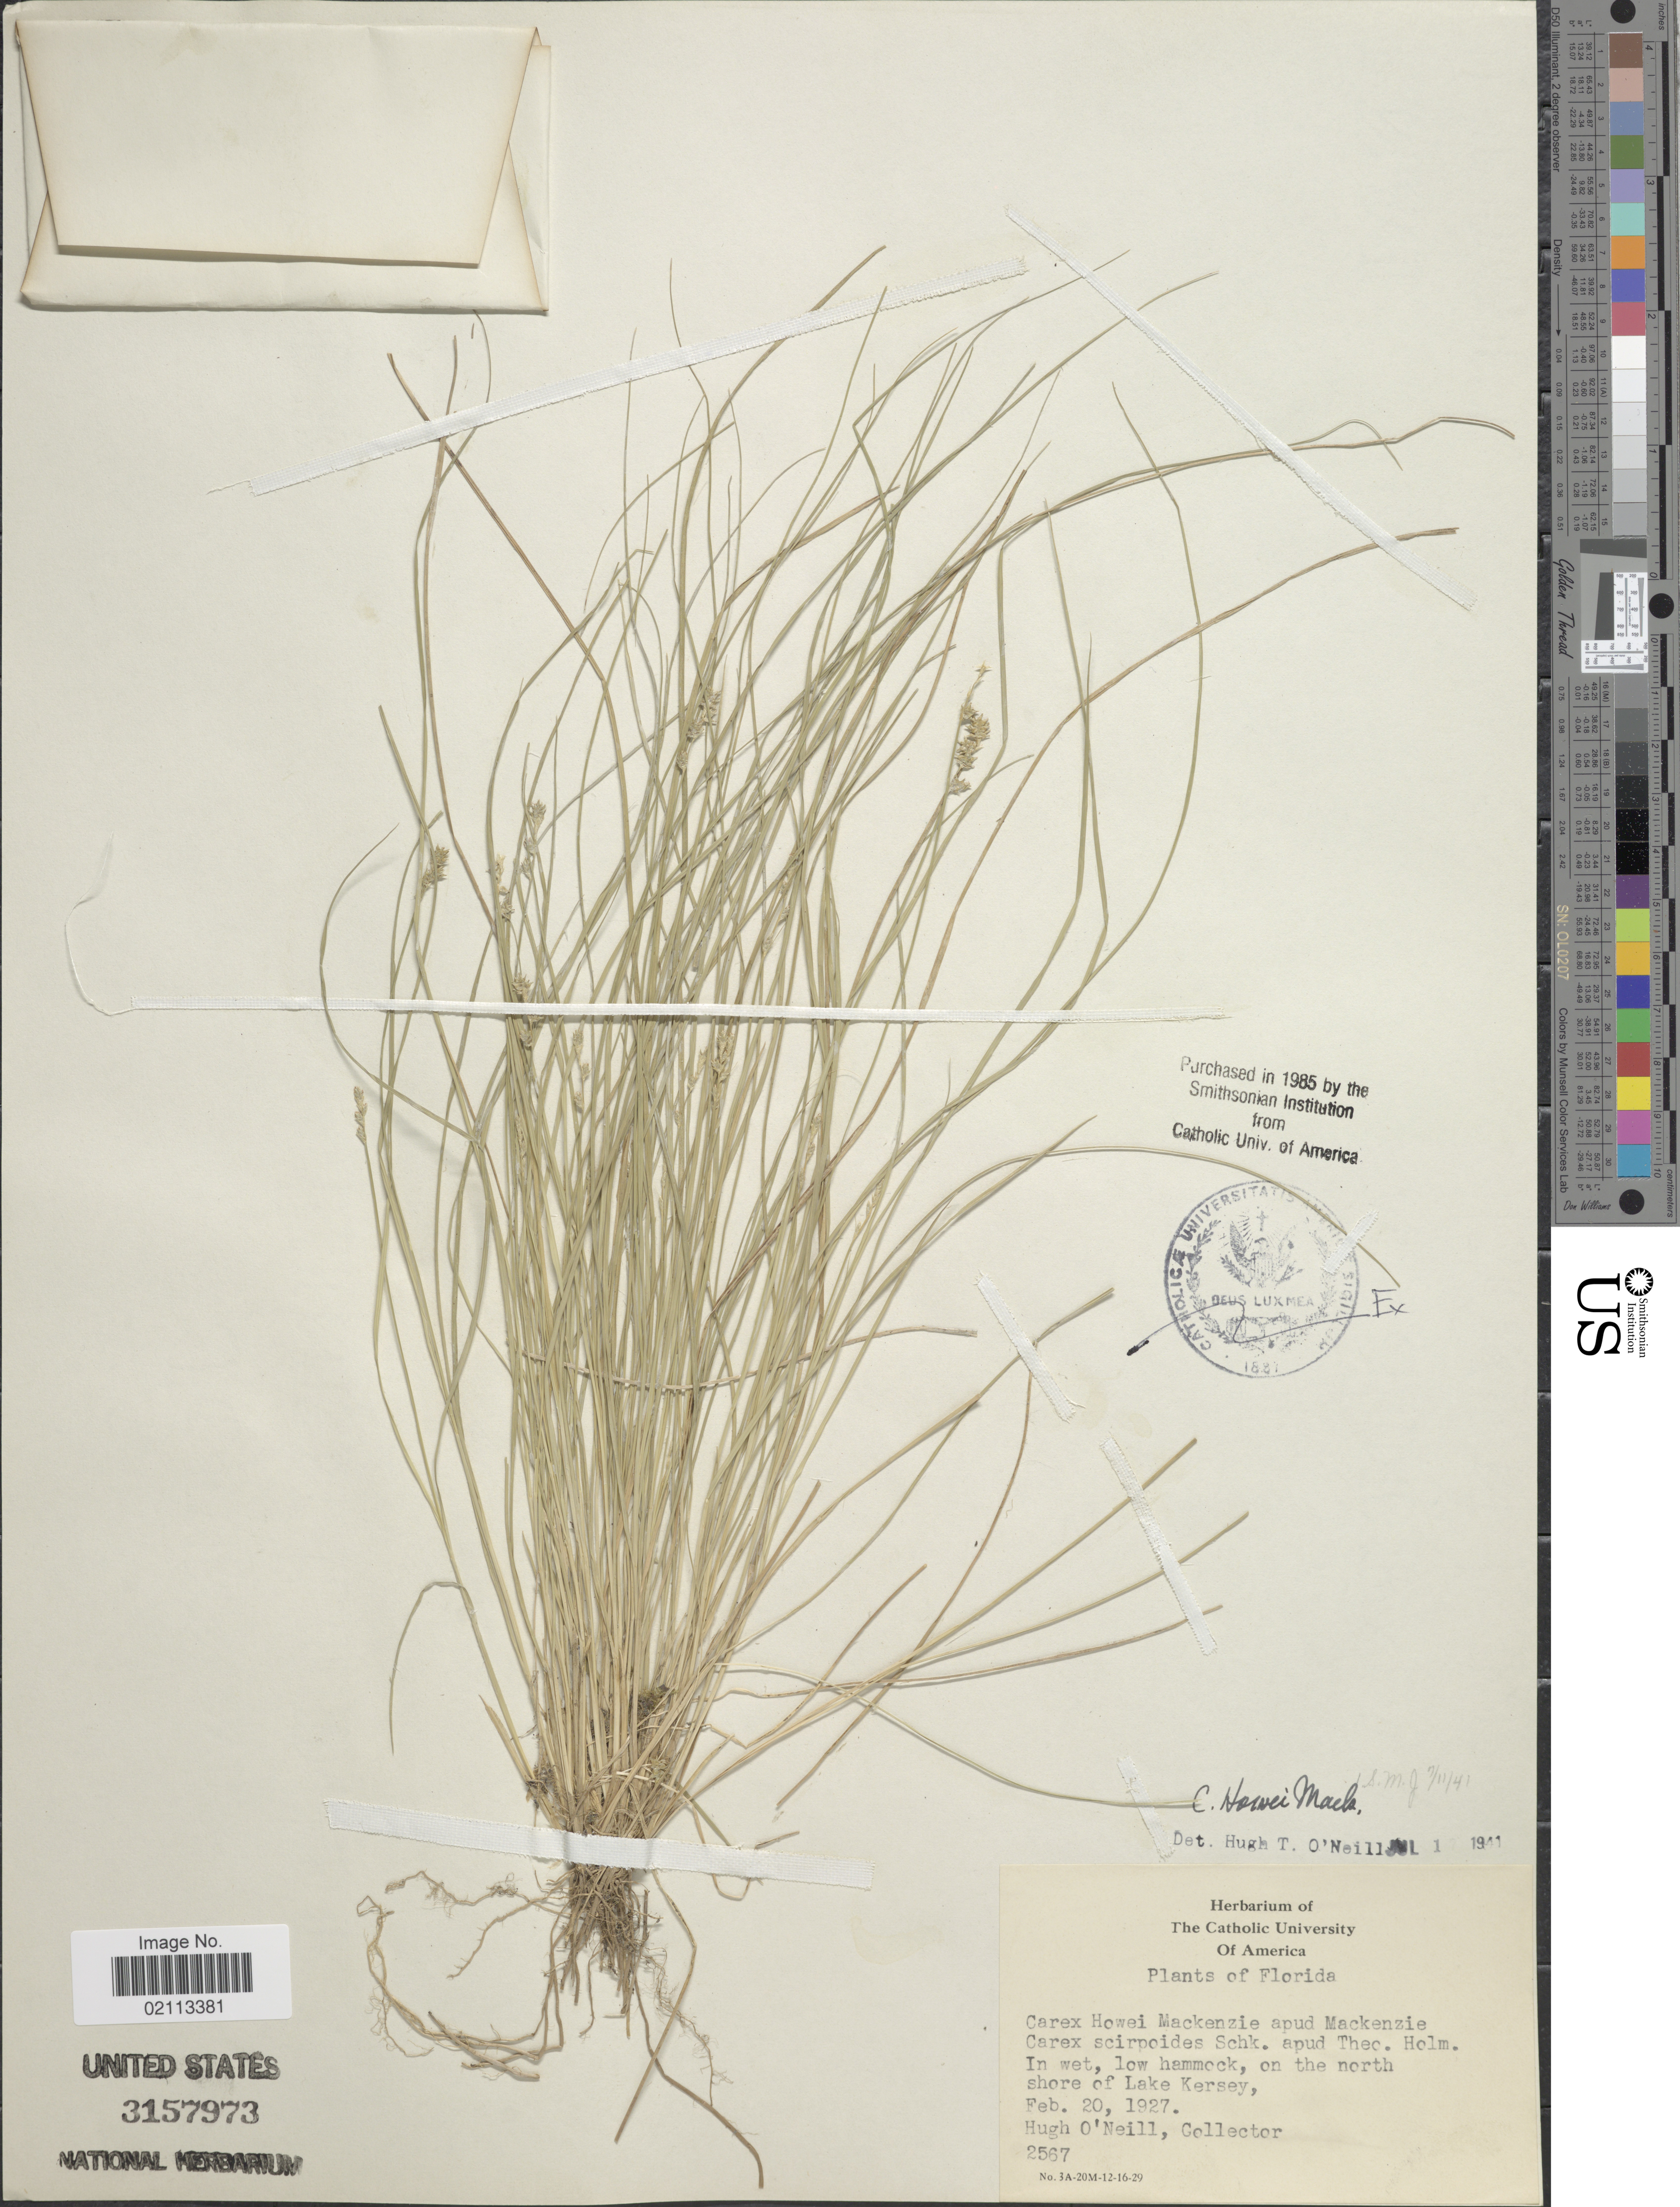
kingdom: Plantae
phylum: Tracheophyta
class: Liliopsida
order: Poales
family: Cyperaceae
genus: Carex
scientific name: Carex howei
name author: Mack.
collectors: H. O'Neill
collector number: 2567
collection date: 1927-02-20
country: United States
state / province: Florida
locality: In wet, low hammock, on the north shore of Lake Kersey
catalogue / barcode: US 3157973